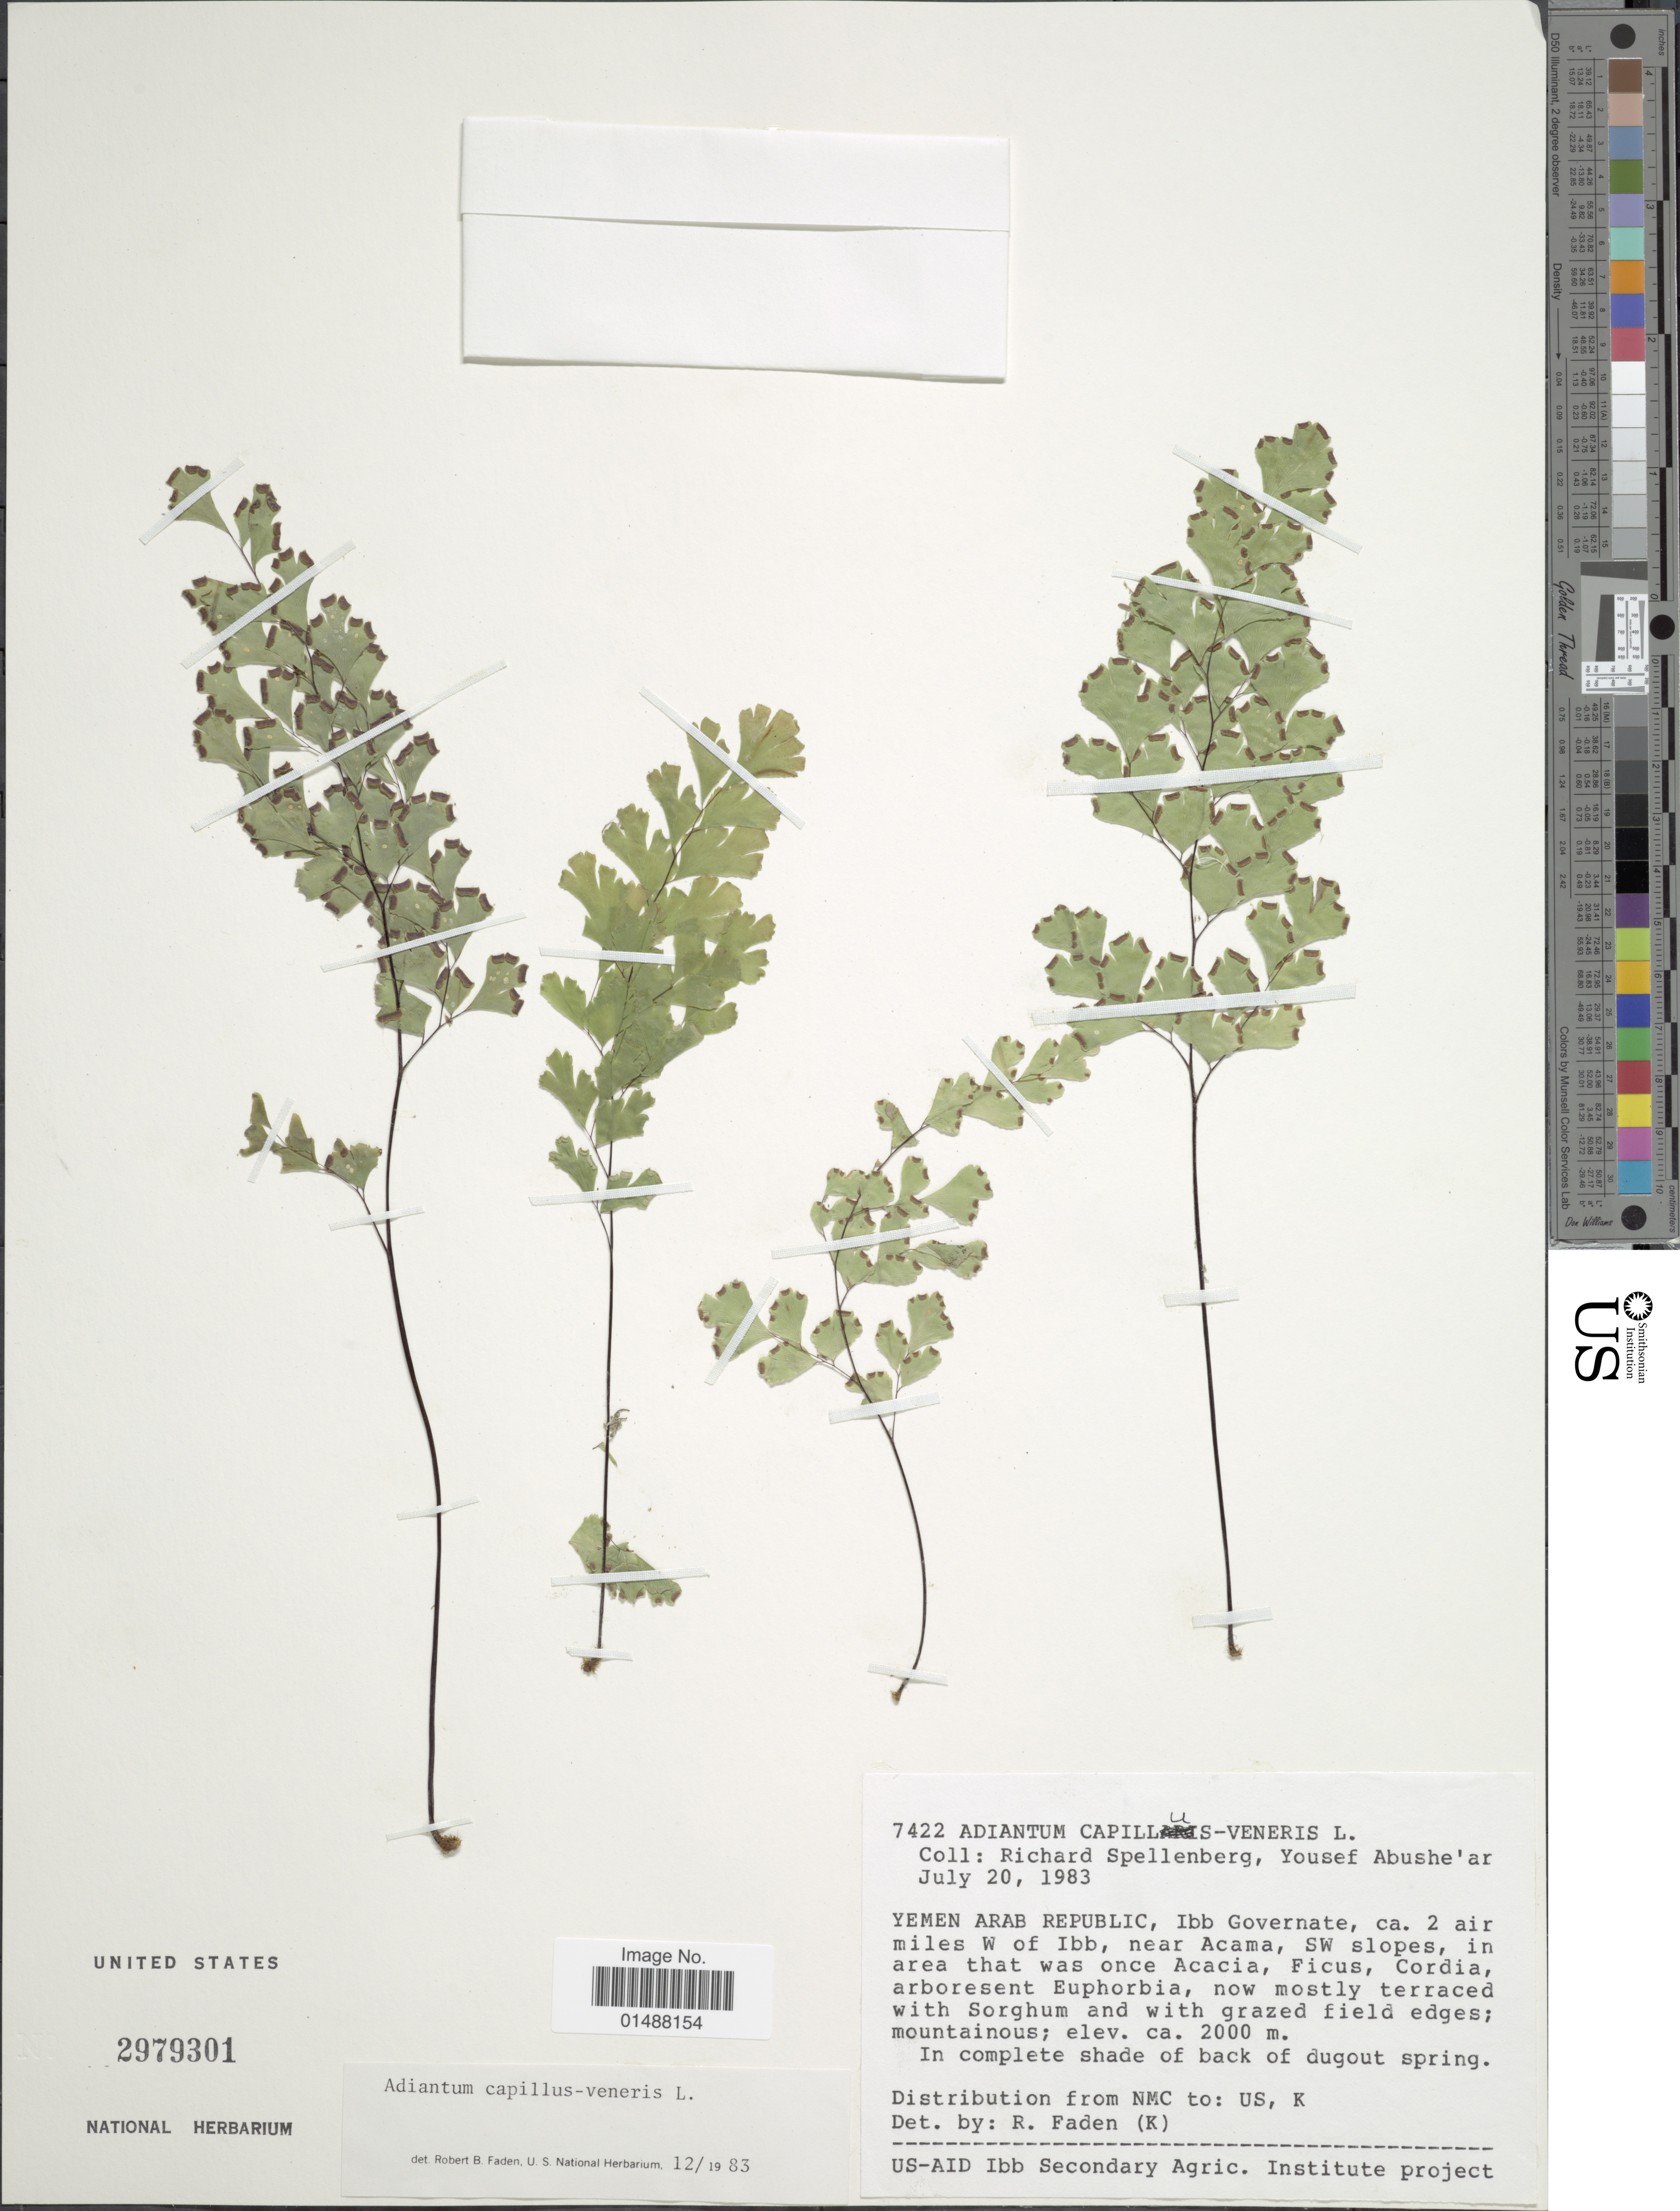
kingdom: Plantae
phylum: Tracheophyta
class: Polypodiopsida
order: Polypodiales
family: Pteridaceae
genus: Adiantum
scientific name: Adiantum capillus-veneris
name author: L.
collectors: R. Spellenberg & Y. Abushe'ar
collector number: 7422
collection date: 1983-07-20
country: Yemen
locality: Ibb Governate, ca. 2 air miles W of IBB, near Acama, SW slopes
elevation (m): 2000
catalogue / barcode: US 2979301